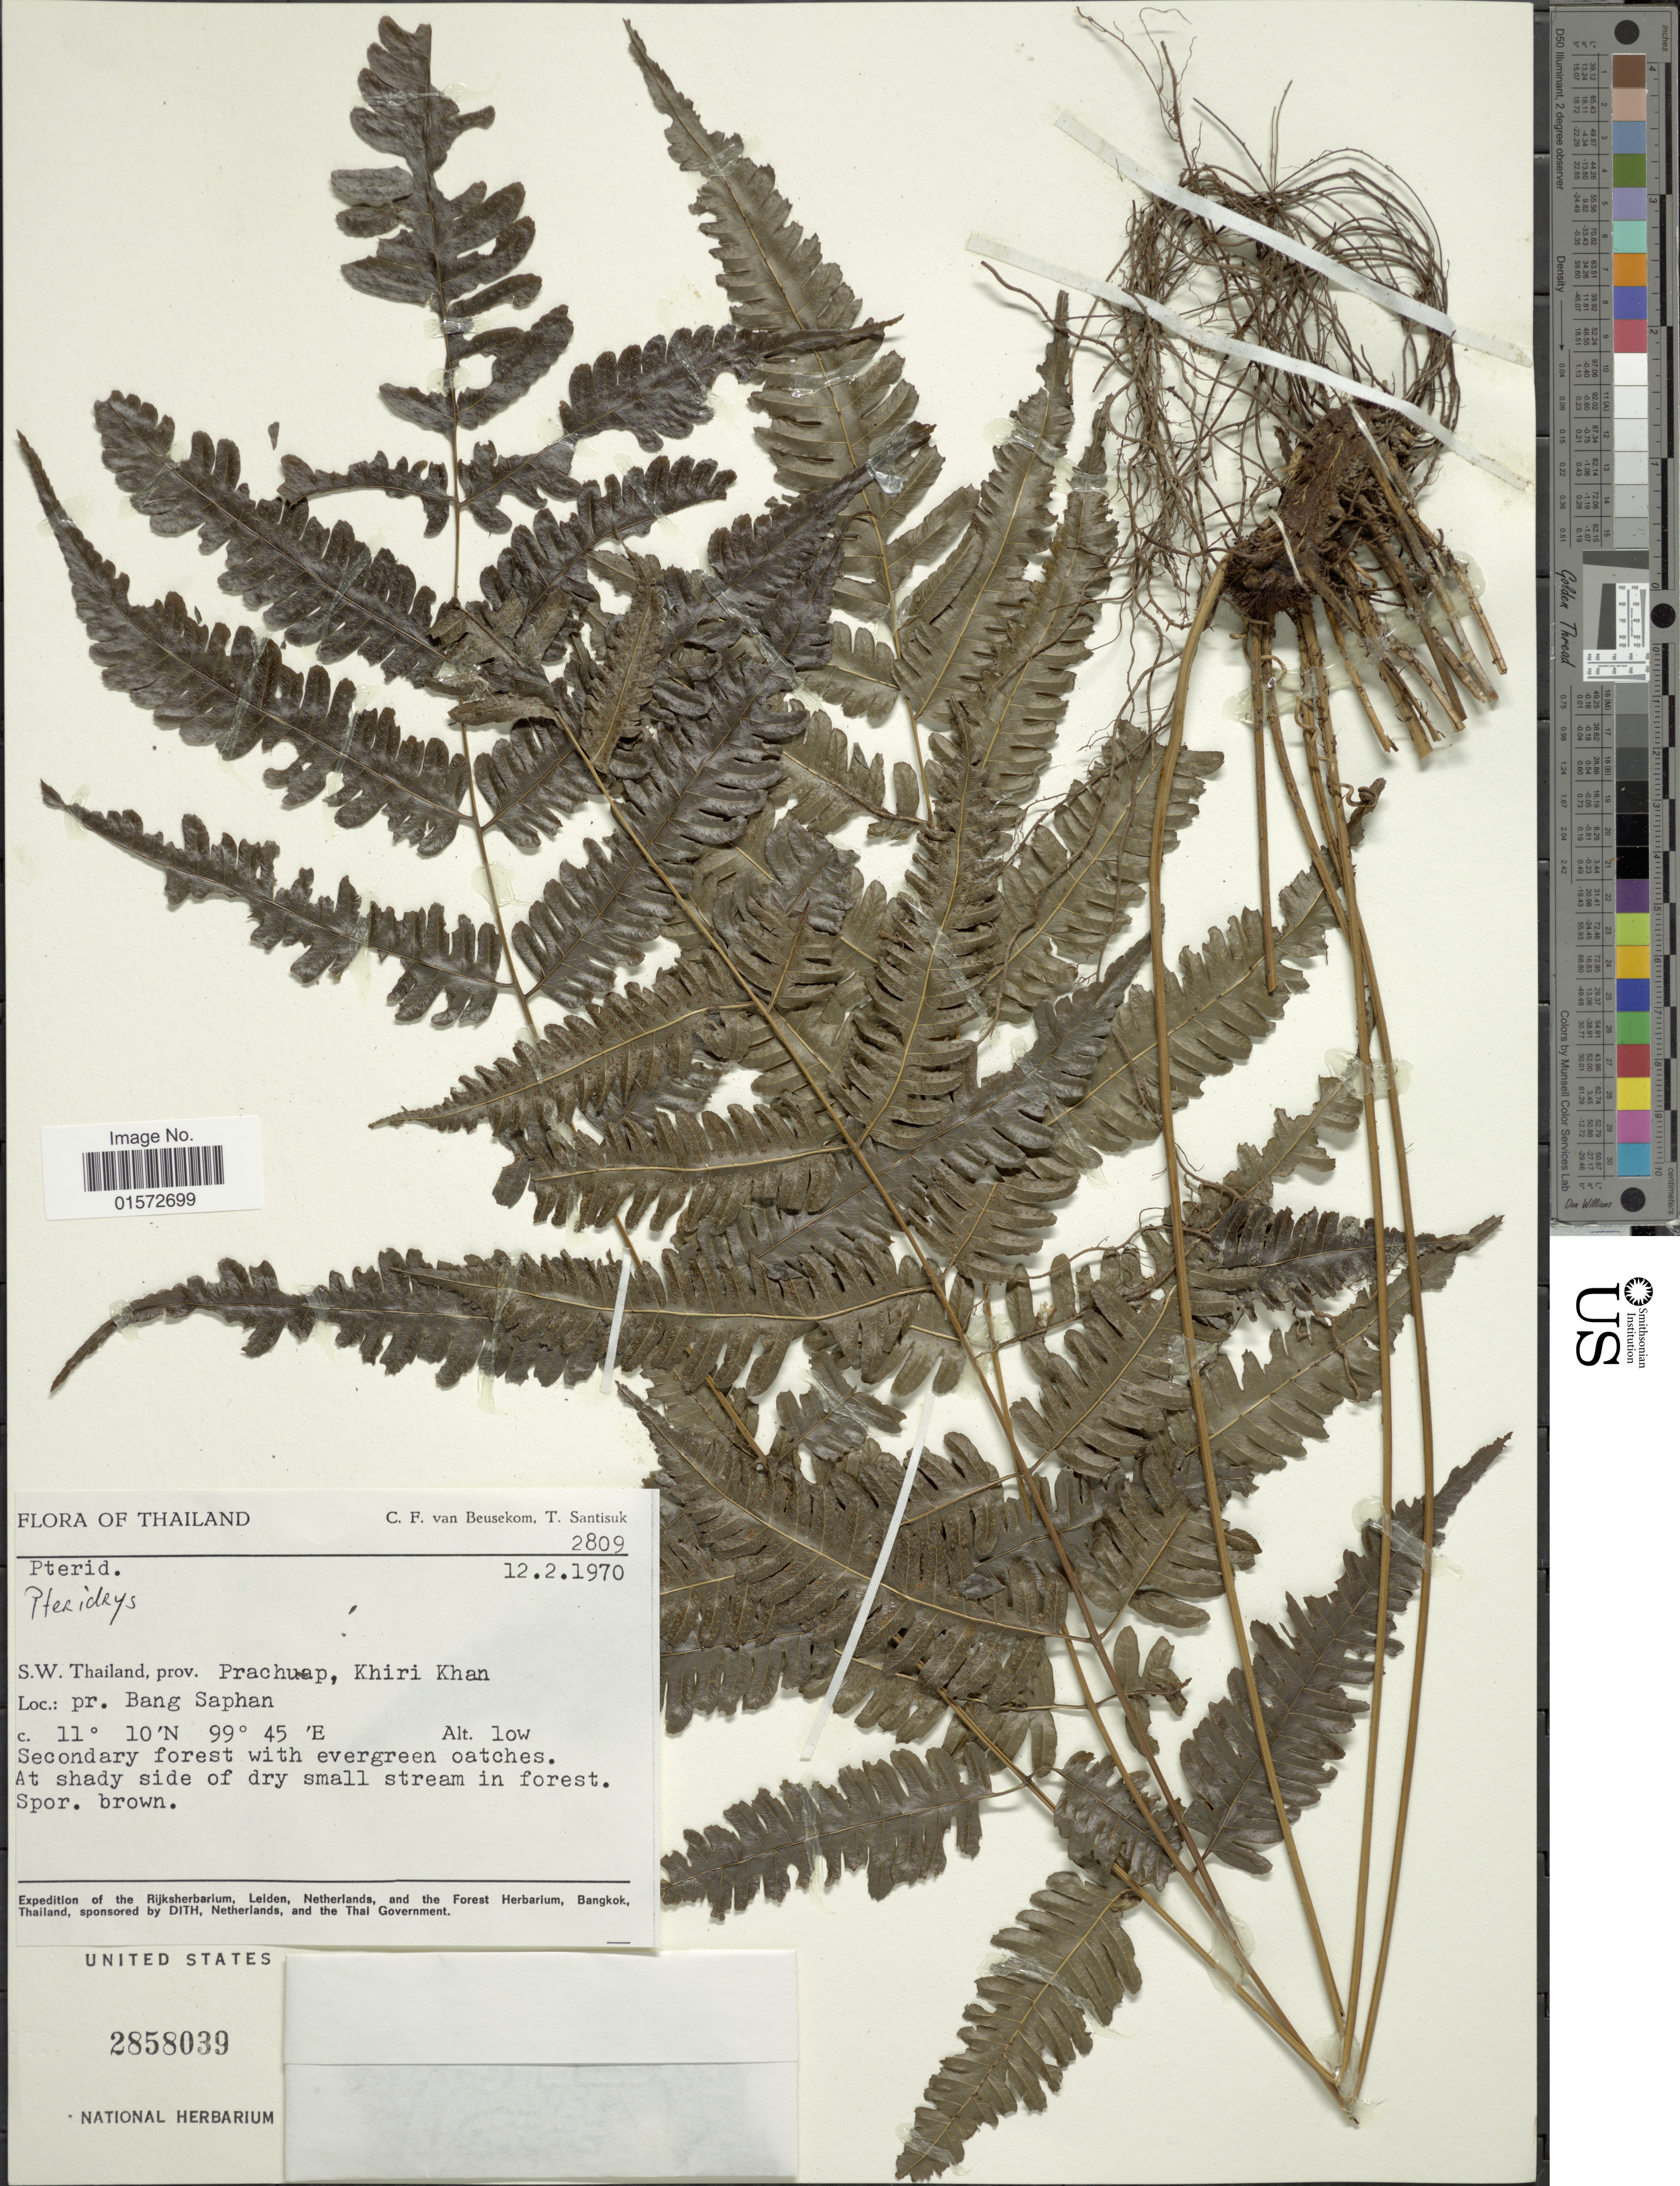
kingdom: Plantae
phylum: Tracheophyta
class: Polypodiopsida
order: Polypodiales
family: Tectariaceae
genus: Pteridrys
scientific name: Pteridrys sp.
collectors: C. van Beusecom & T. Santisuk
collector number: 2809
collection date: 1970-02-12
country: Thailand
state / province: Prachuap Khiri Khan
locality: S. W. Thailand, prov. Prachuap, Khiri Khan. pr. Bang Saphan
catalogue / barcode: US 2858039